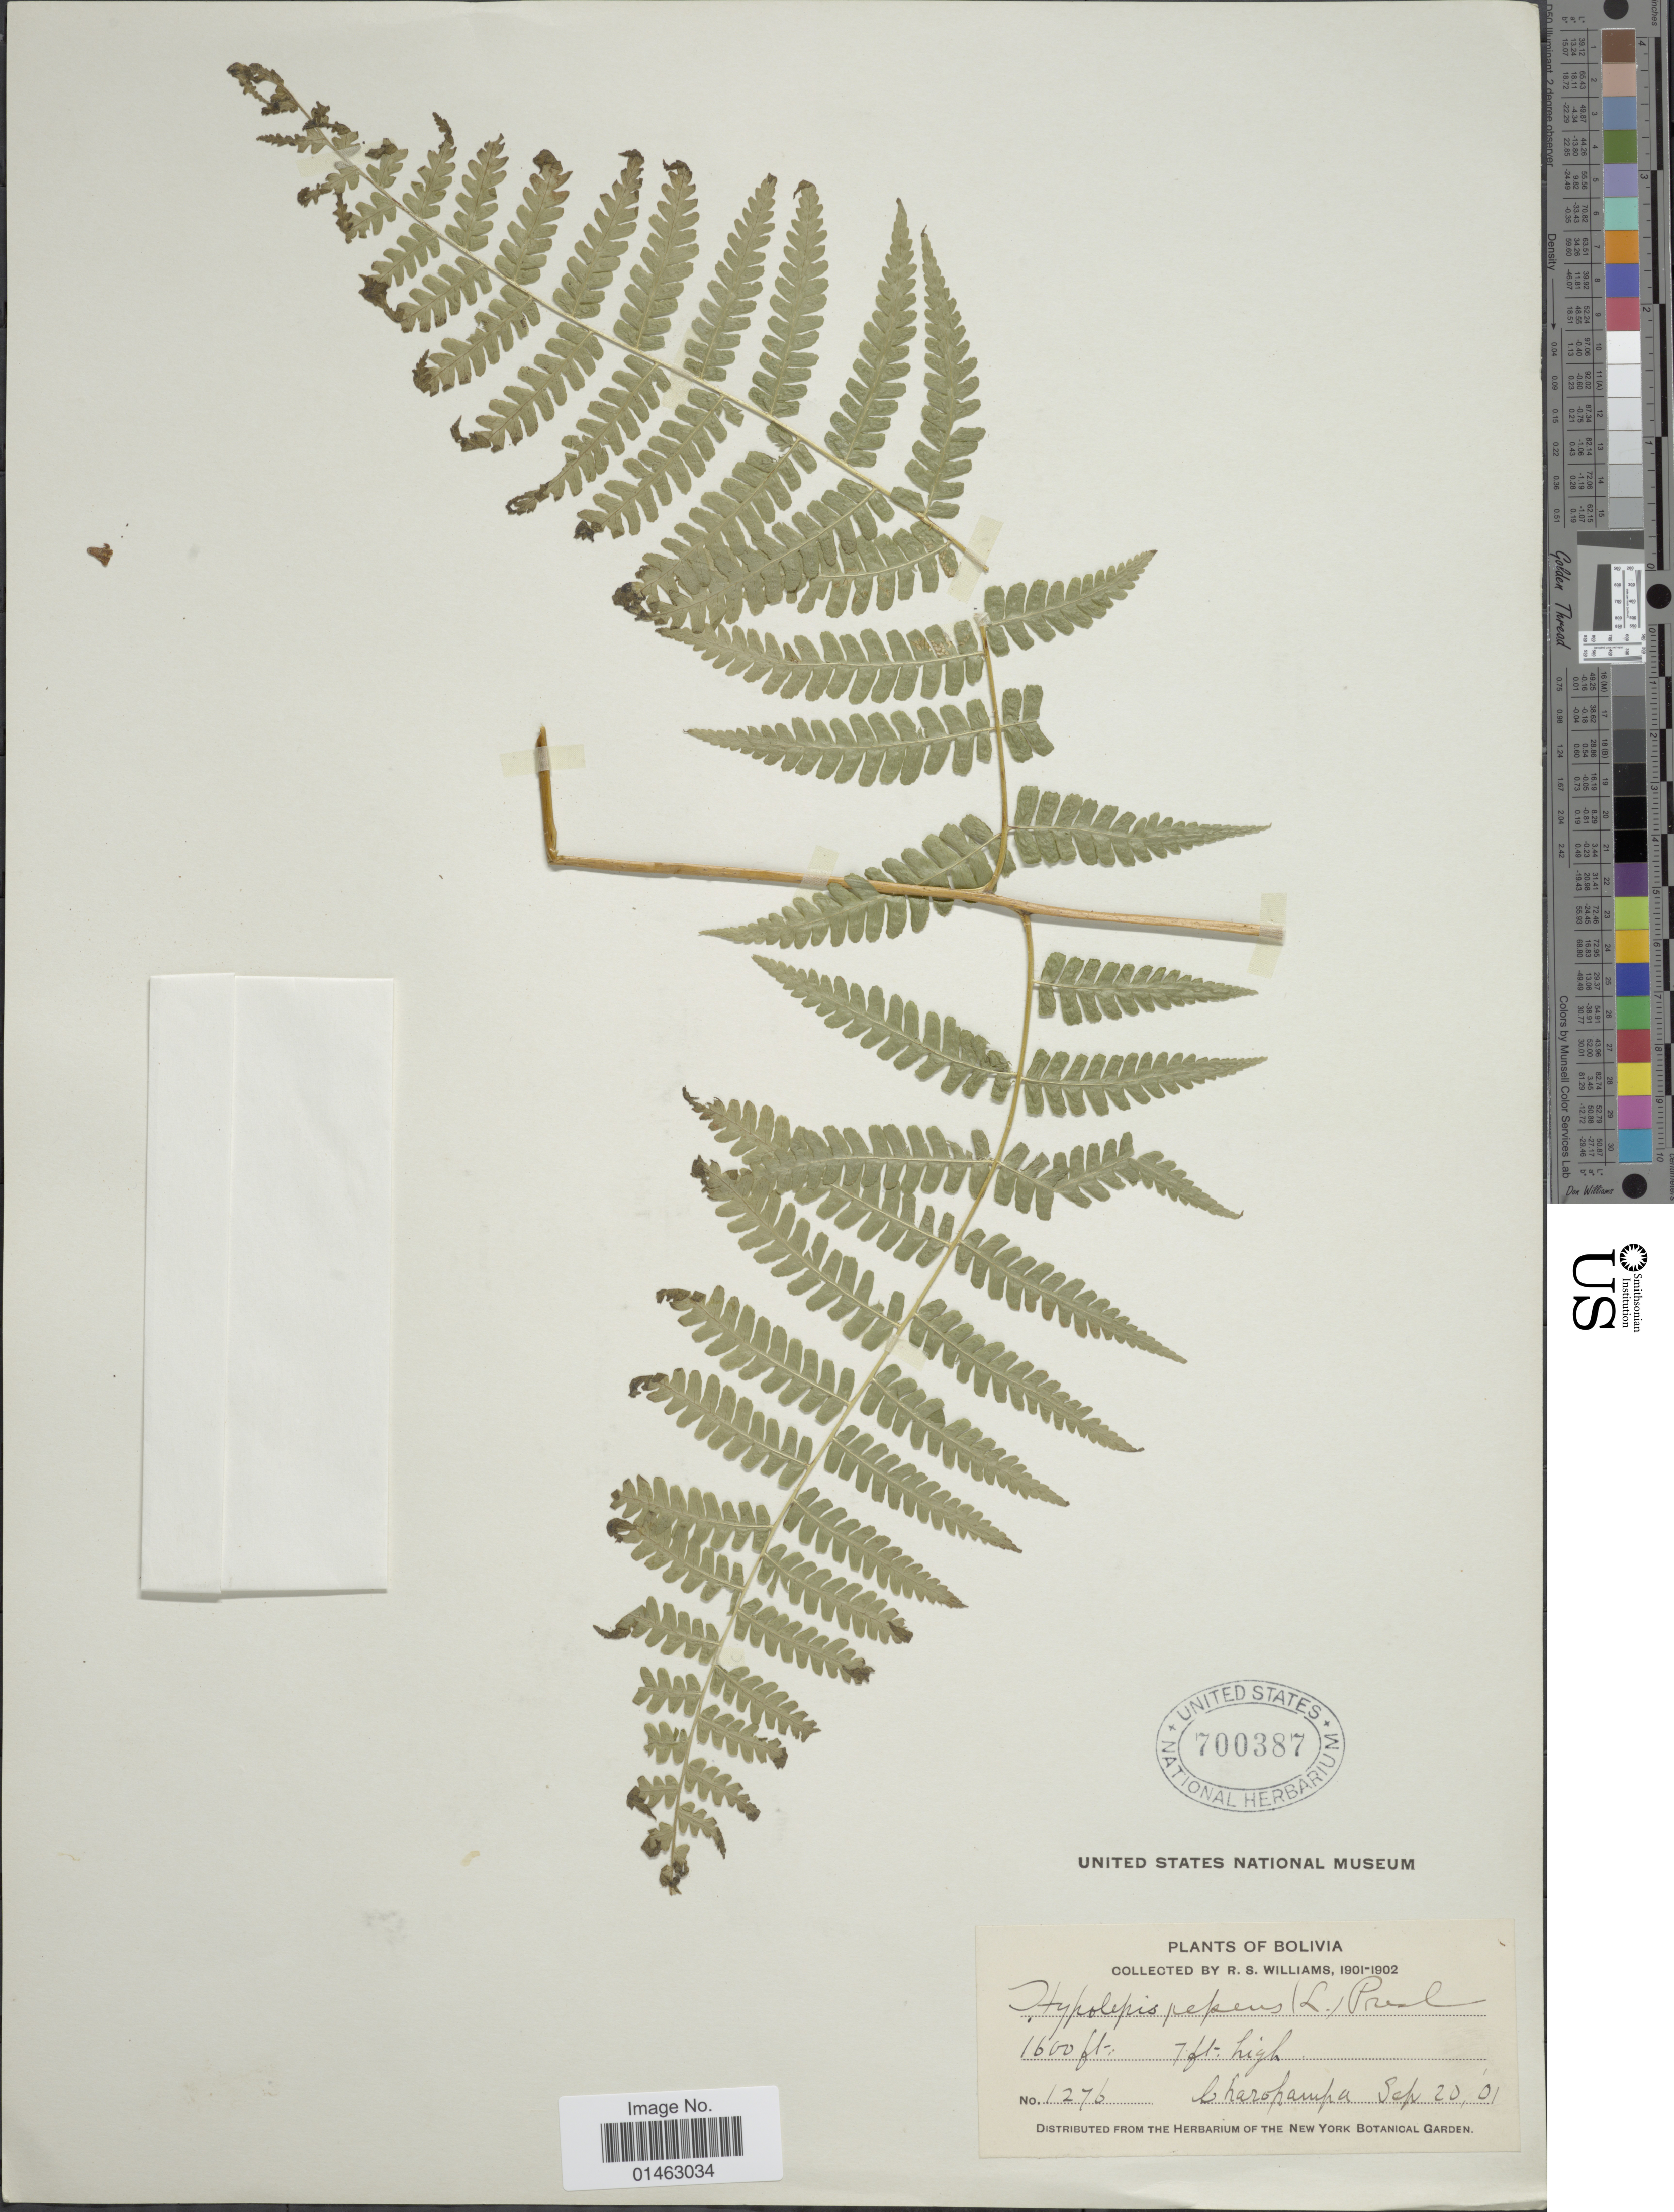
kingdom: Plantae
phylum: Tracheophyta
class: Polypodiopsida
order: Polypodiales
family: Dennstaedtiaceae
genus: Hypolepis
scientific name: Hypolepis repens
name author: (L.) C. Presl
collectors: R. S. Williams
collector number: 1276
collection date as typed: Sep. 20, 1901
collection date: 1901-09-20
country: Bolivia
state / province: La Páz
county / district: Larecaja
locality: Charopampa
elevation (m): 488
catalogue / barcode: US 700387